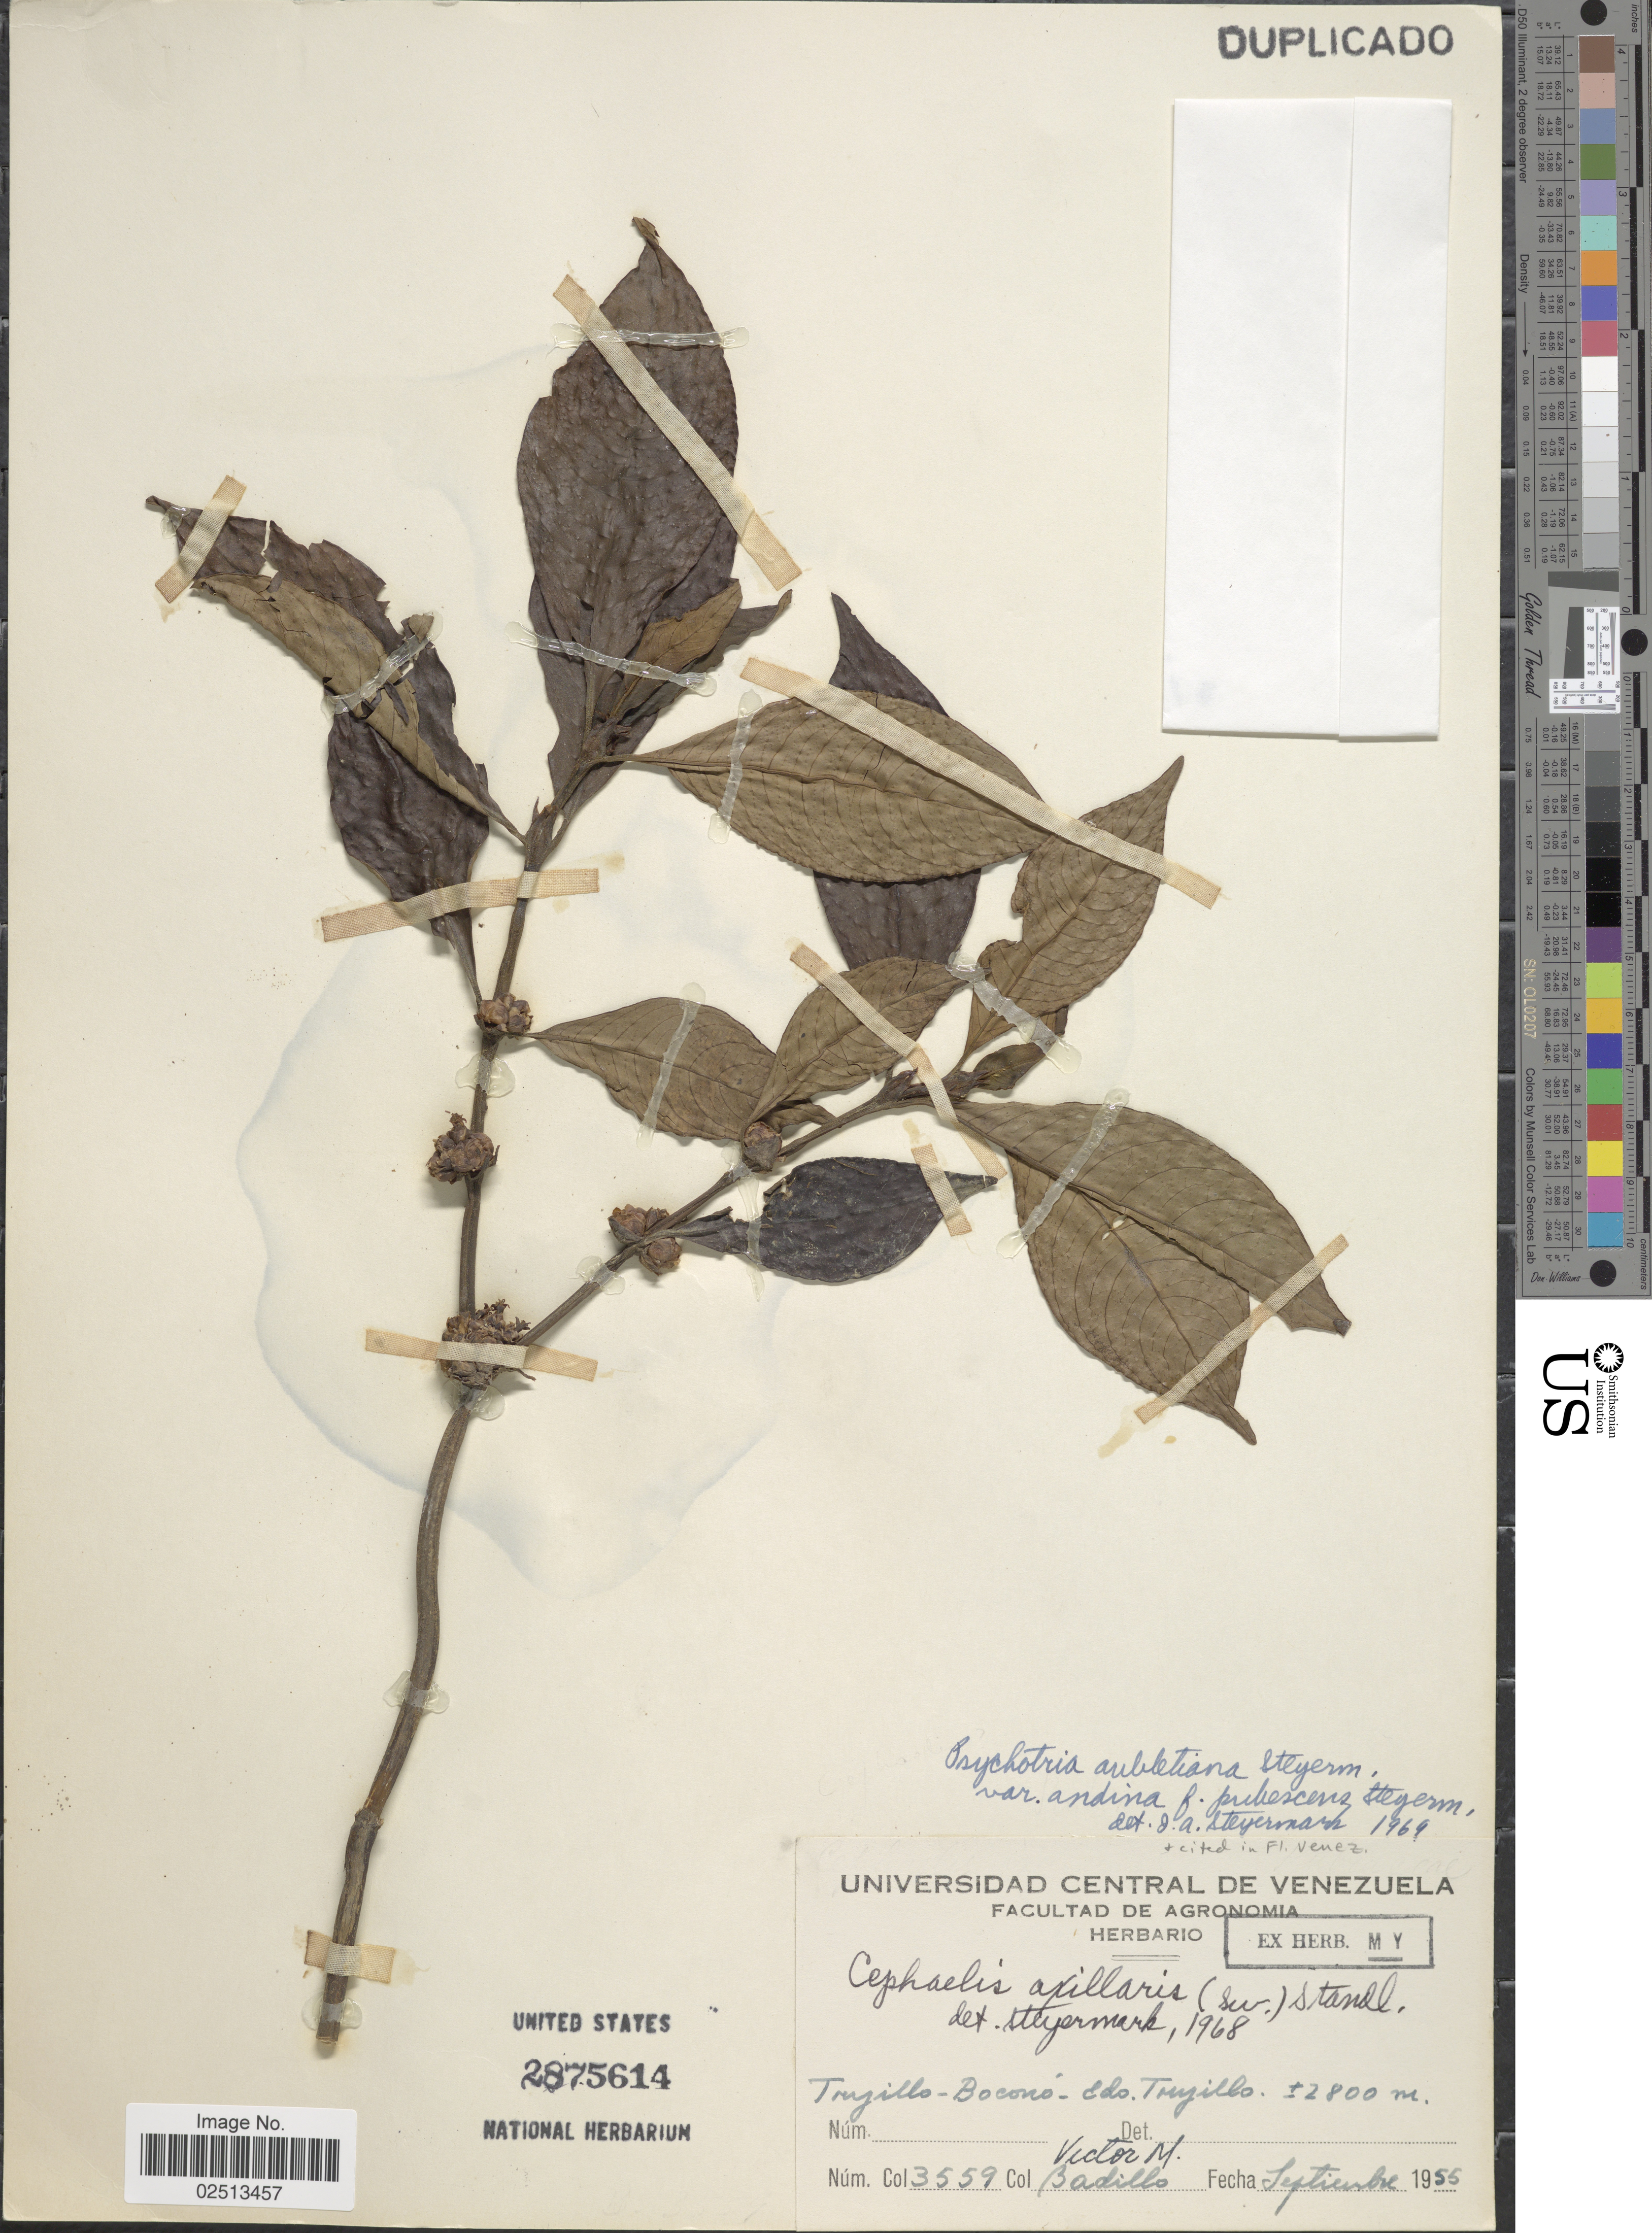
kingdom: Plantae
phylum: Tracheophyta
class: Magnoliopsida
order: Gentianales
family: Rubiaceae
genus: Psychotria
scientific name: Psychotria aubletiana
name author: Steyerm.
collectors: V. Badillo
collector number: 3559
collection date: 1955-09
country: Venezuela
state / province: Trujillo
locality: Trujillo - Boconó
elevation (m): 2800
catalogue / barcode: US 2875614